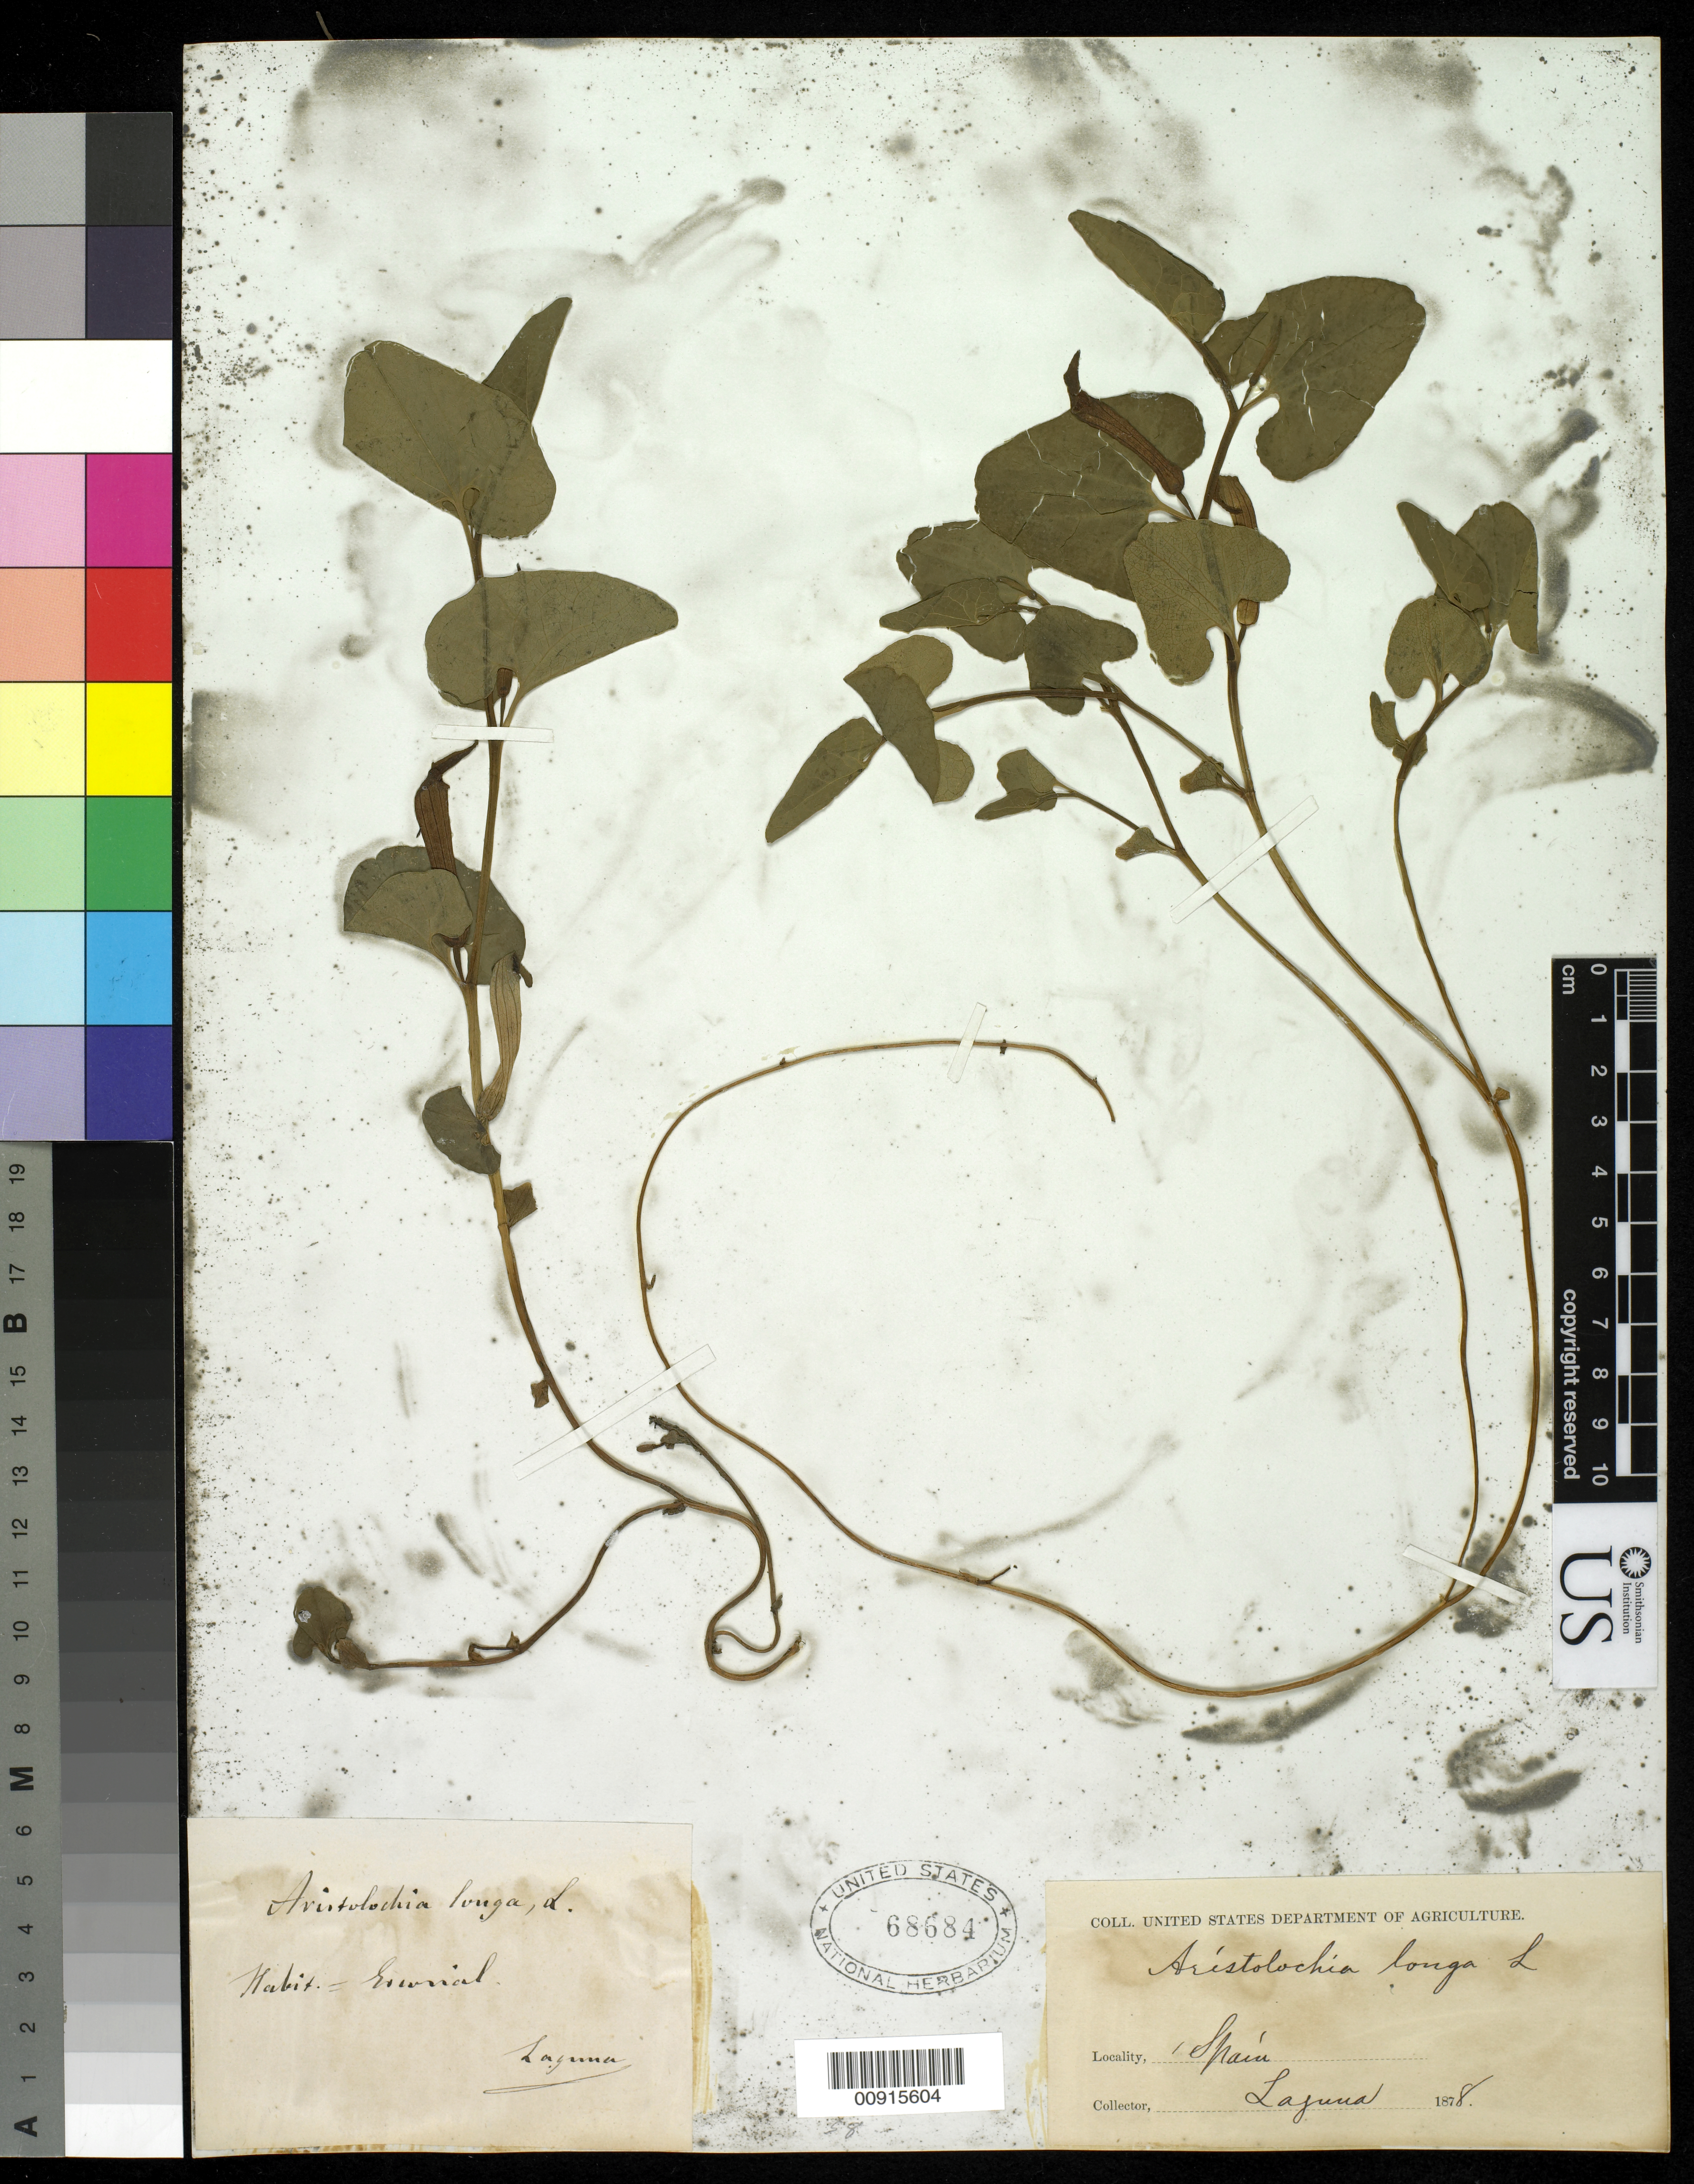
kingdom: Plantae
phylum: Tracheophyta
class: Magnoliopsida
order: Piperales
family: Aristolochiaceae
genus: Aristolochia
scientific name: Aristolochia longa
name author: L.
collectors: -. Laguna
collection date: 1878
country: Spain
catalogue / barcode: US 68684